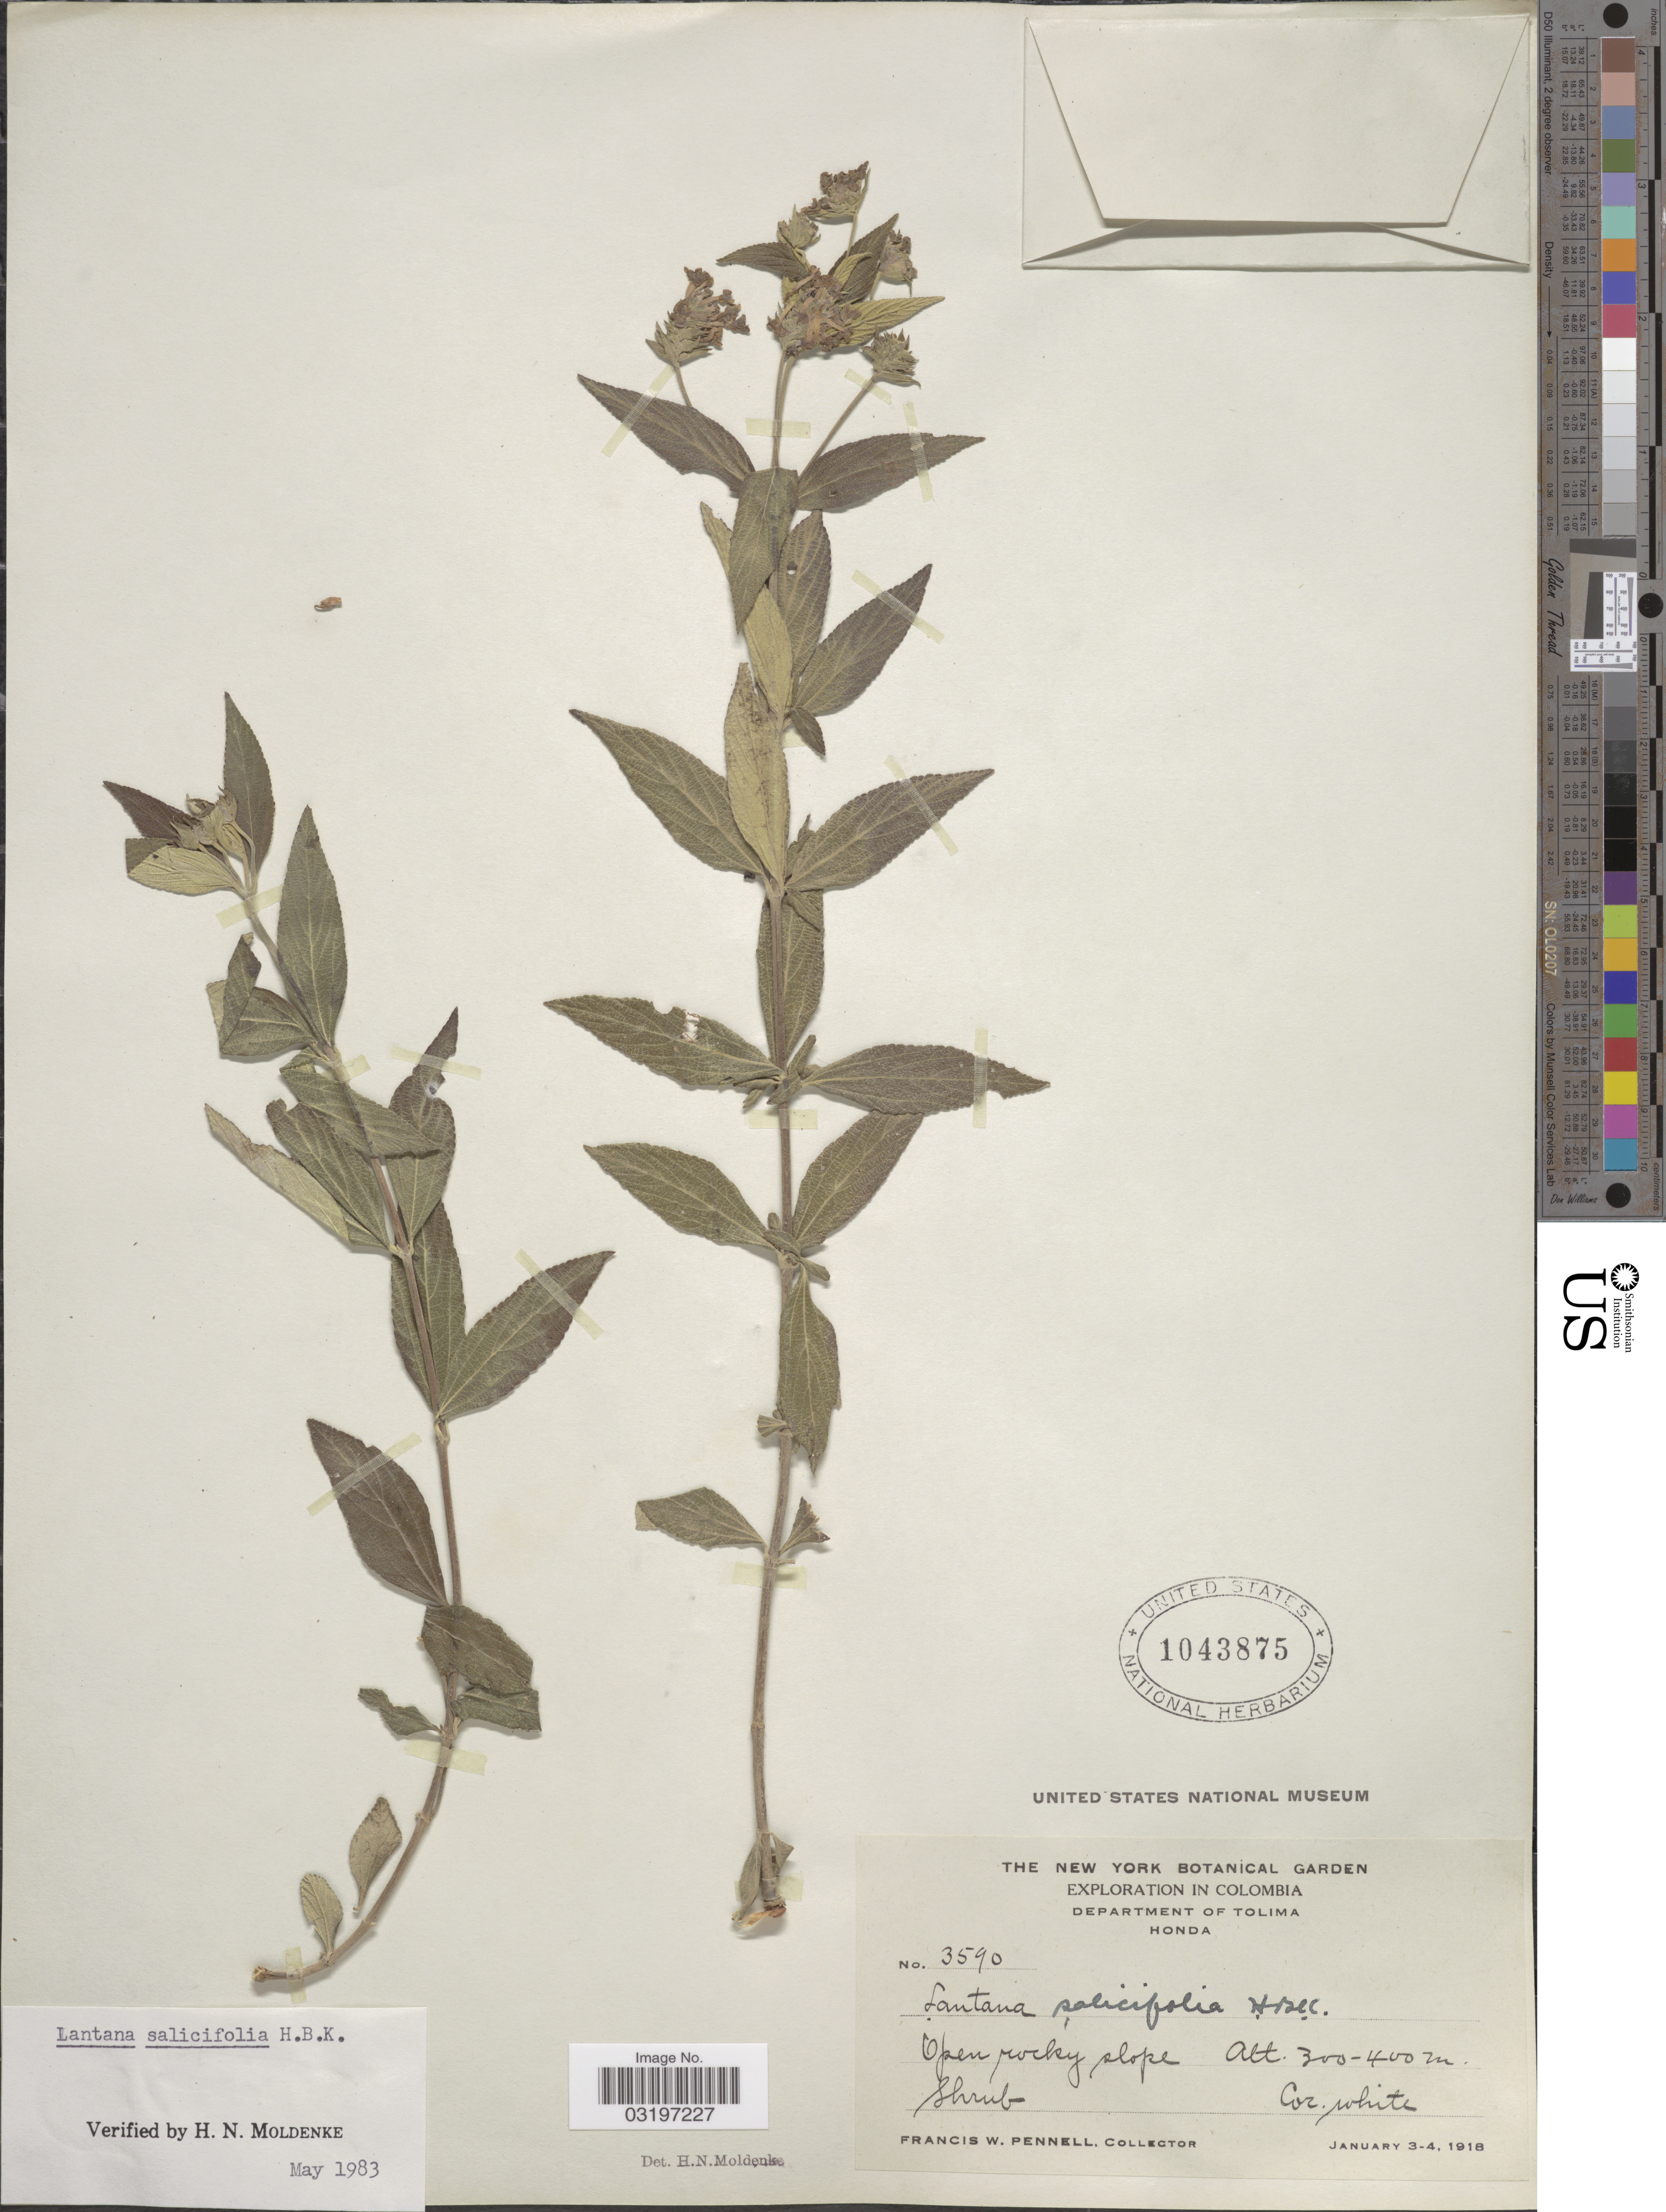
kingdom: Plantae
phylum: Tracheophyta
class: Magnoliopsida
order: Lamiales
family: Verbenaceae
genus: Lantana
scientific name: Lantana salicifolia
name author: Kunth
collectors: F. W. Pennell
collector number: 3590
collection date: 1918-01-03/1918-01-04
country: Colombia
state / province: Tolima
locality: Department of Tolima, Honda.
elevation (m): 300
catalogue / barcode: US 1043875